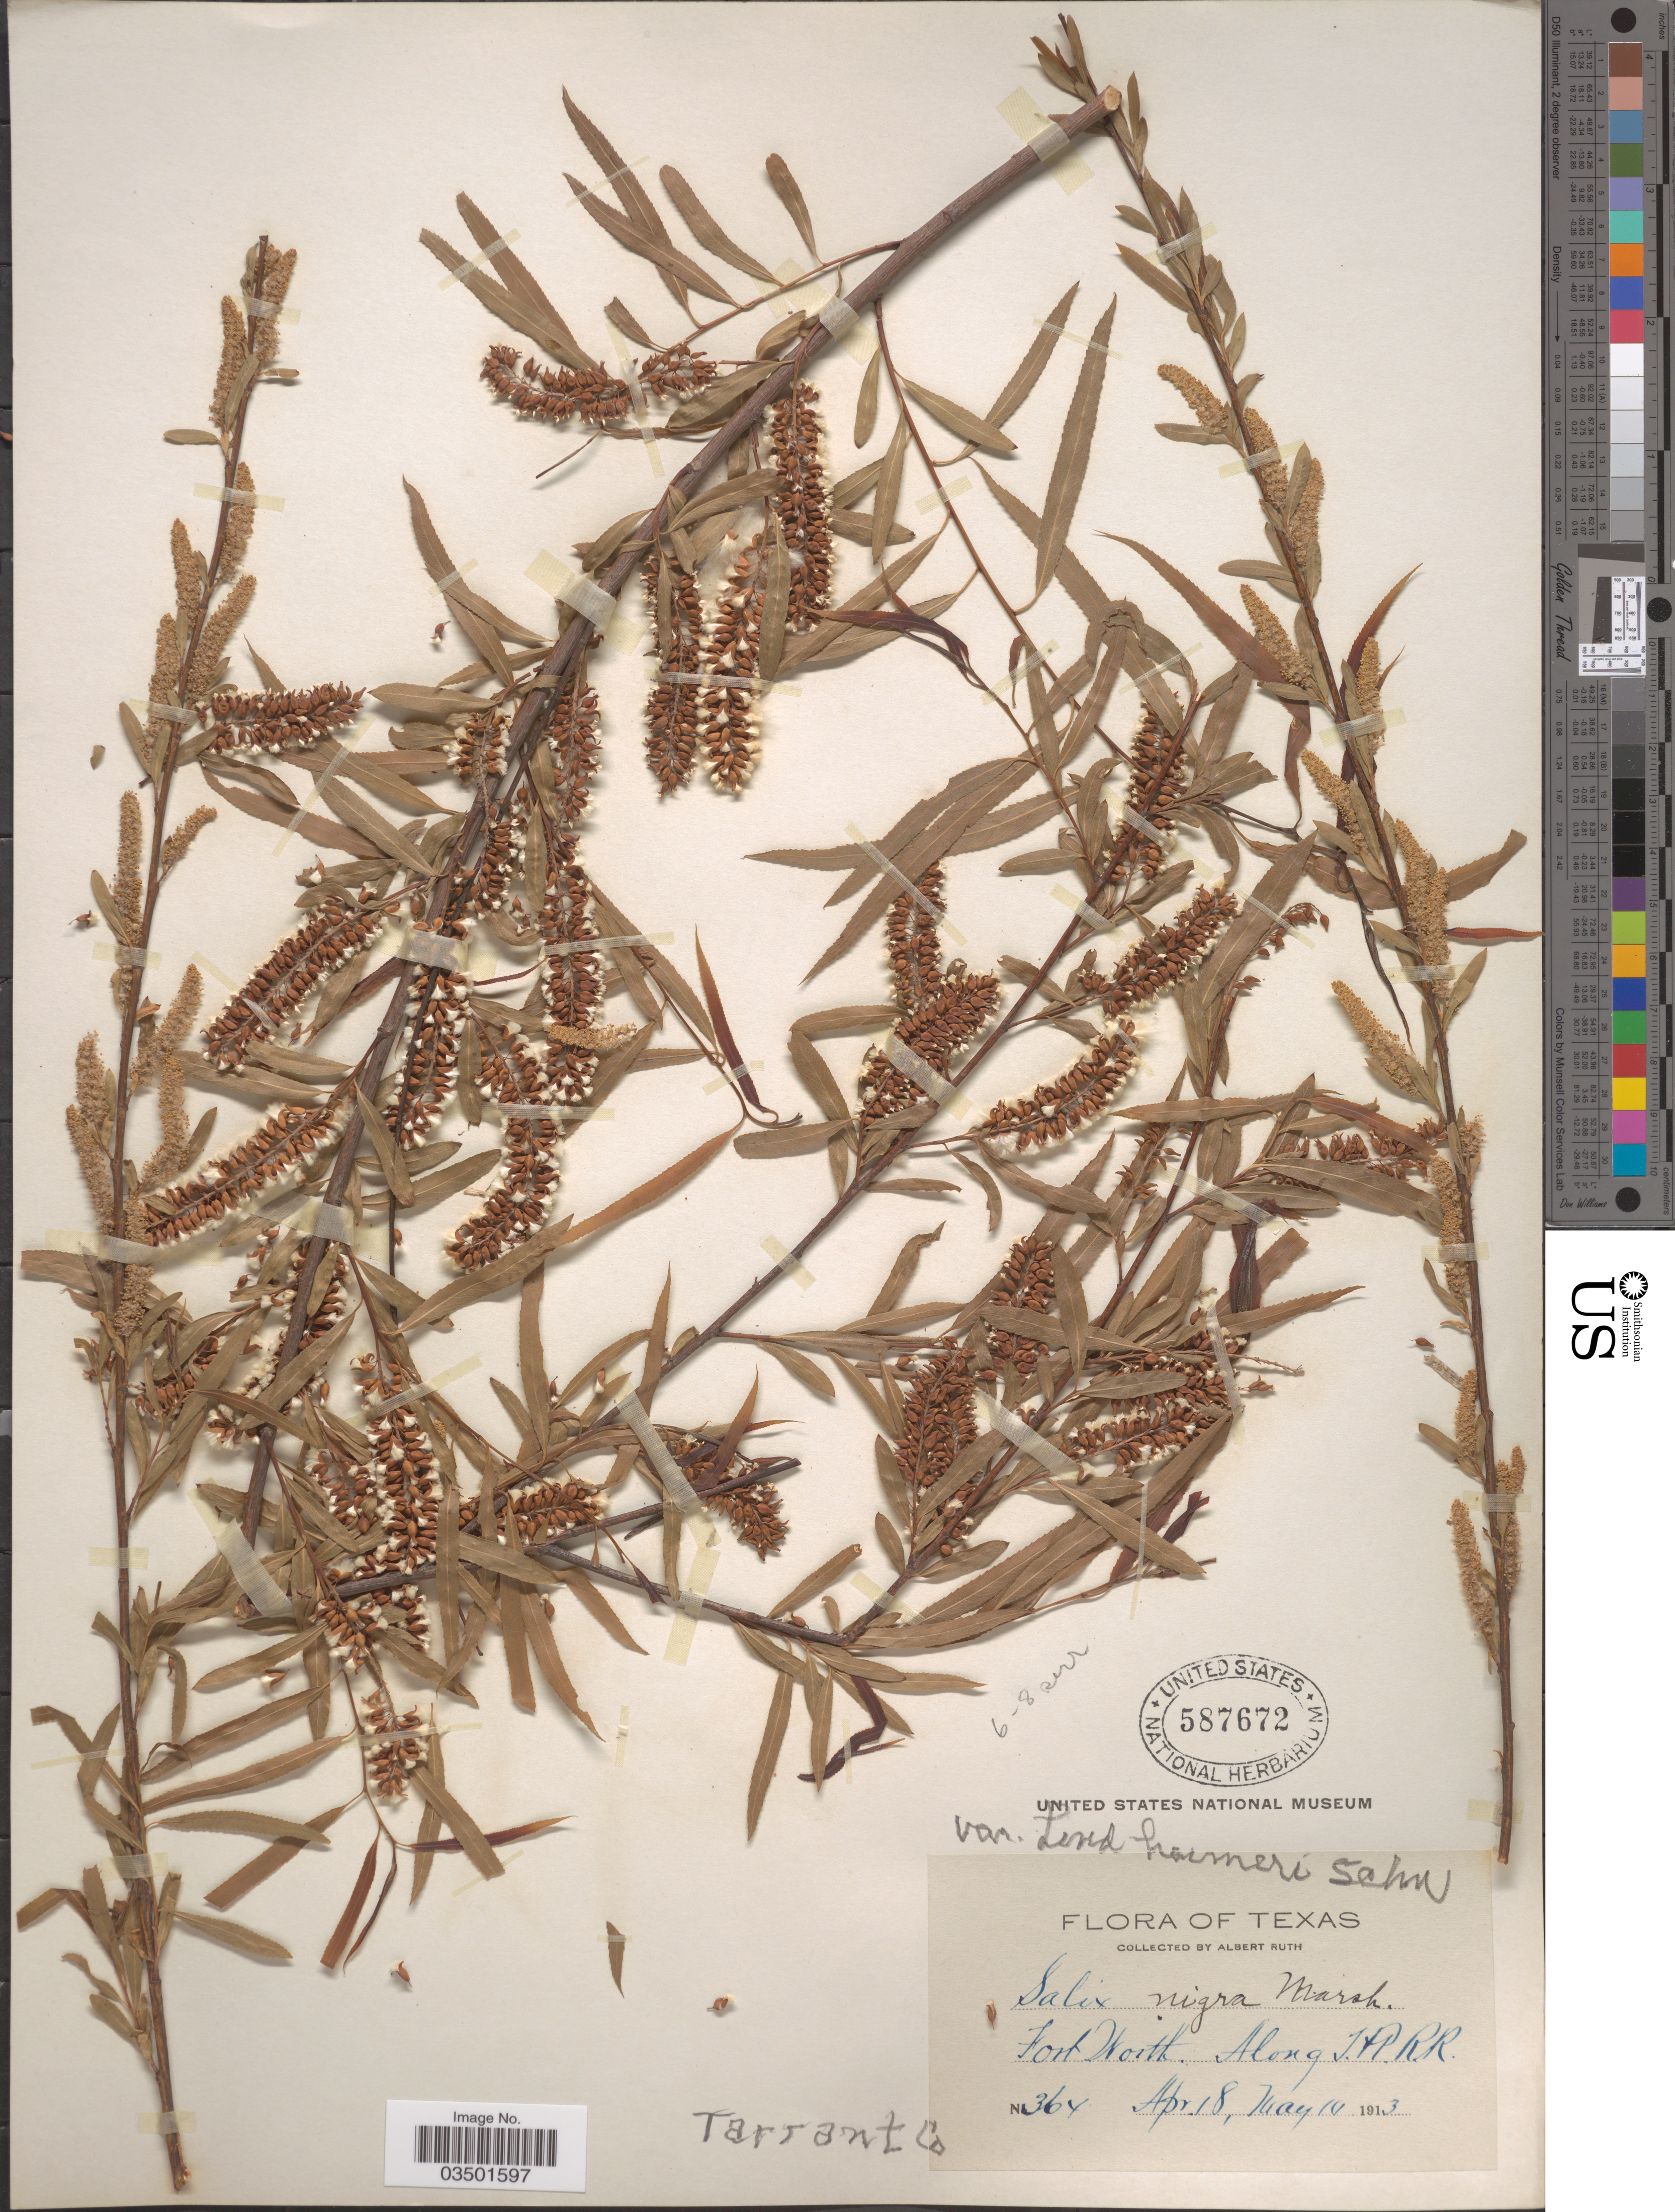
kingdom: Plantae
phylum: Tracheophyta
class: Magnoliopsida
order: Malpighiales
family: Salicaceae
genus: Salix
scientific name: Salix nigra var. lindheimeri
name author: C.K. Schneid.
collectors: A. Ruth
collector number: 364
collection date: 1913-04-18/1913-05-14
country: United States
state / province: Texas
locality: Fort Worth. Along T.&P.R.R. Tarrant Co.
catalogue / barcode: US 587672